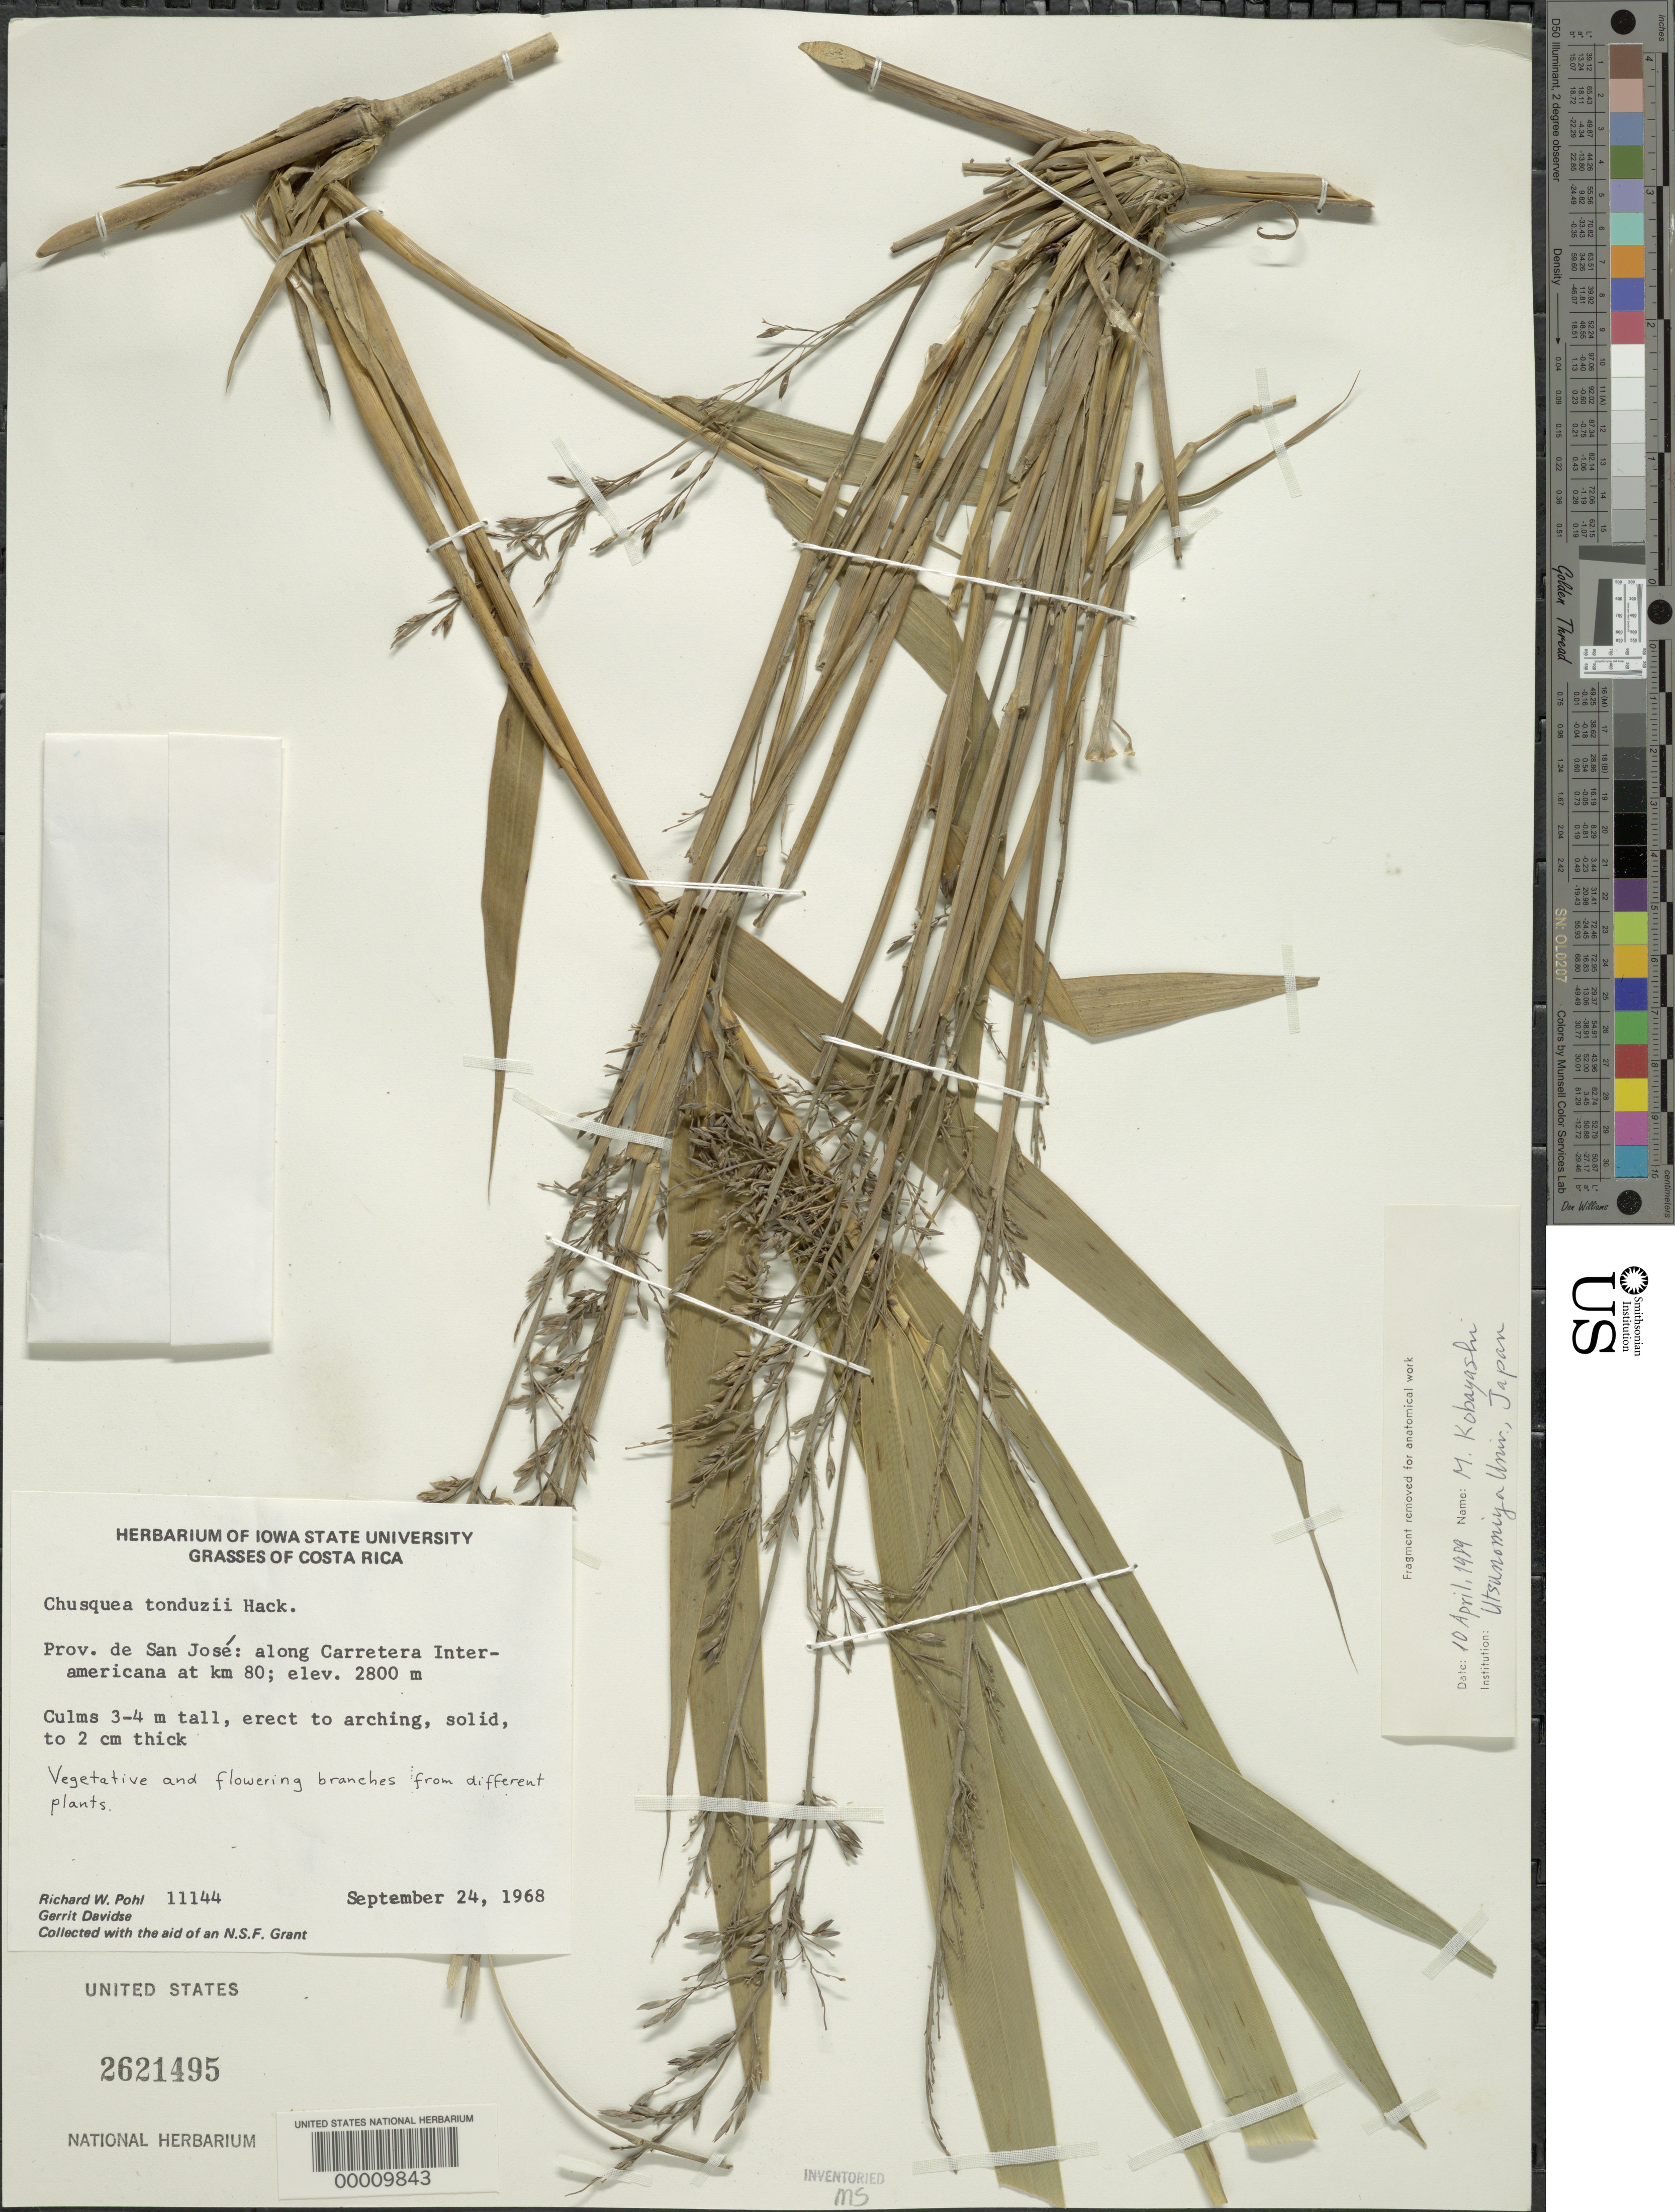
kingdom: Plantae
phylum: Tracheophyta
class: Liliopsida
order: Poales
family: Poaceae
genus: Chusquea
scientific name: Chusquea tonduzii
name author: Hack.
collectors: R. W. Pohl & G. Davidse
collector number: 11144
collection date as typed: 24 Sep 1968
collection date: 1968-09-24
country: Costa Rica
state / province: San José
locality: Carretera inter-americana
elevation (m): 2800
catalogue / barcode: US 2621495